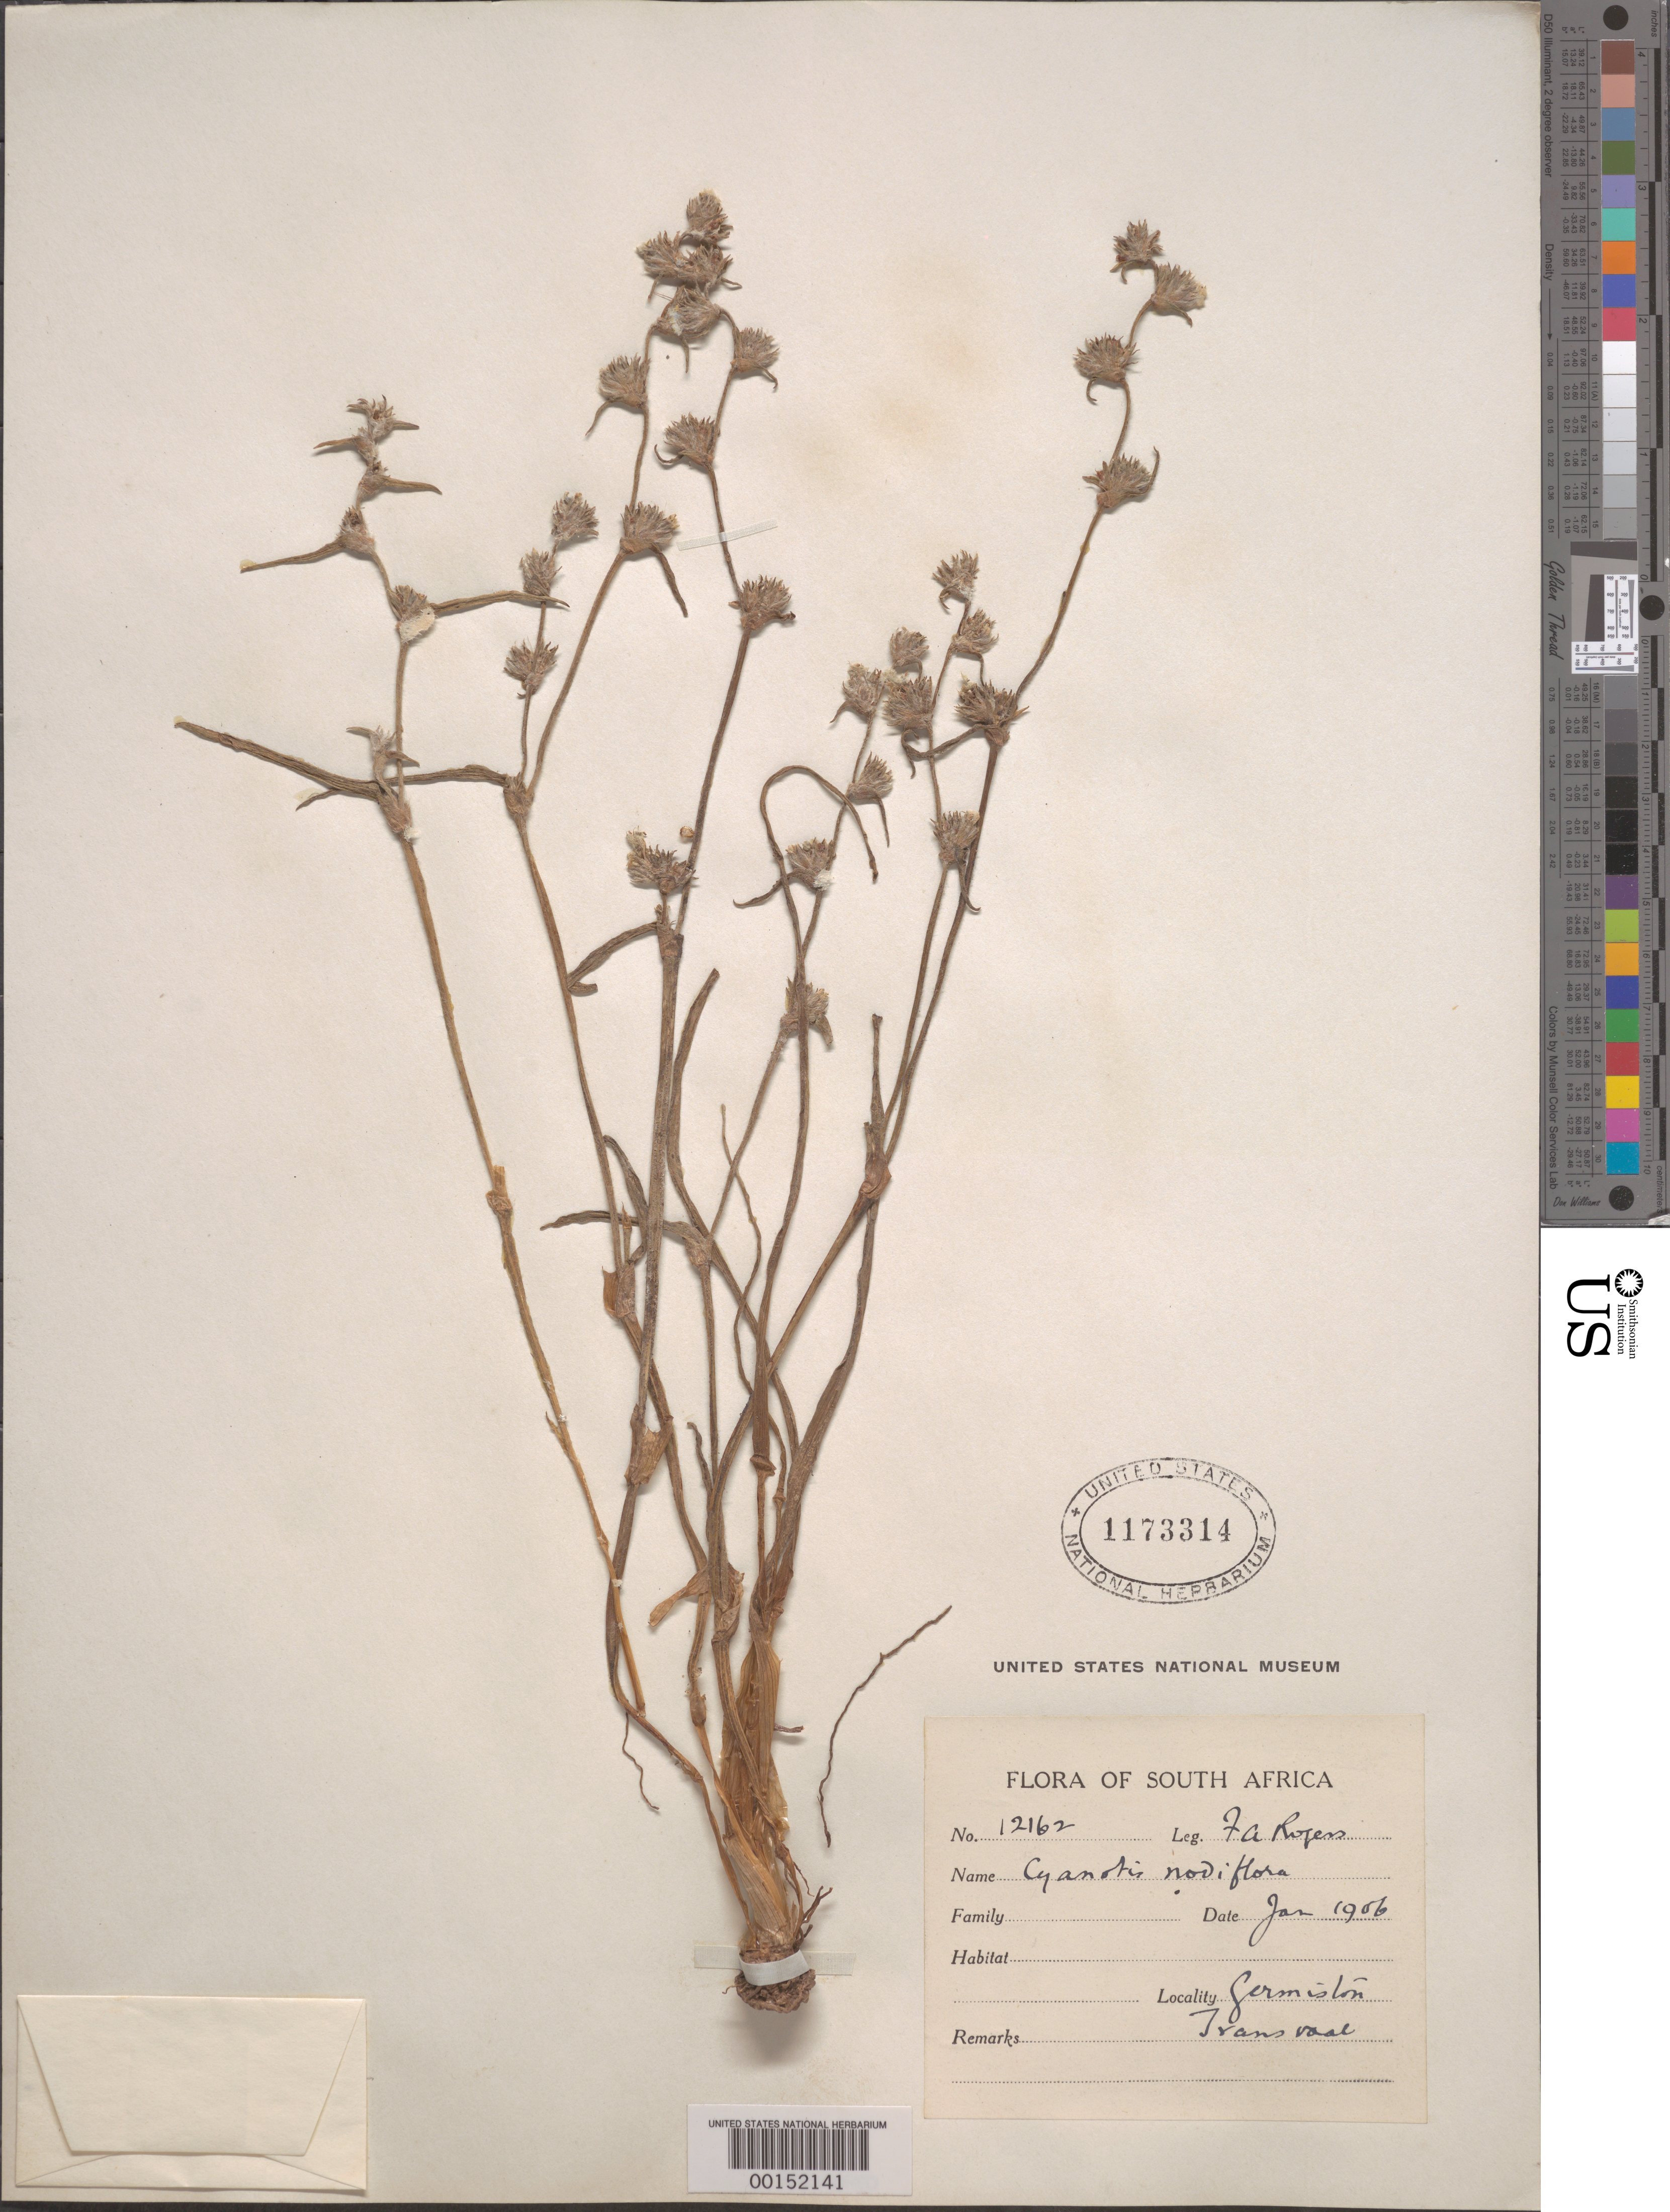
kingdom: Plantae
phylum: Tracheophyta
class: Liliopsida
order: Commelinales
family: Commelinaceae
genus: Cyanotis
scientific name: Cyanotis speciosa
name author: (L. f.) Hassk.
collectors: F. A. Rogers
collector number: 12162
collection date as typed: Jan 1906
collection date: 1906-01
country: South Africa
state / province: Gauteng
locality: Germiston. Transvaal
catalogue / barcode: US 1173314